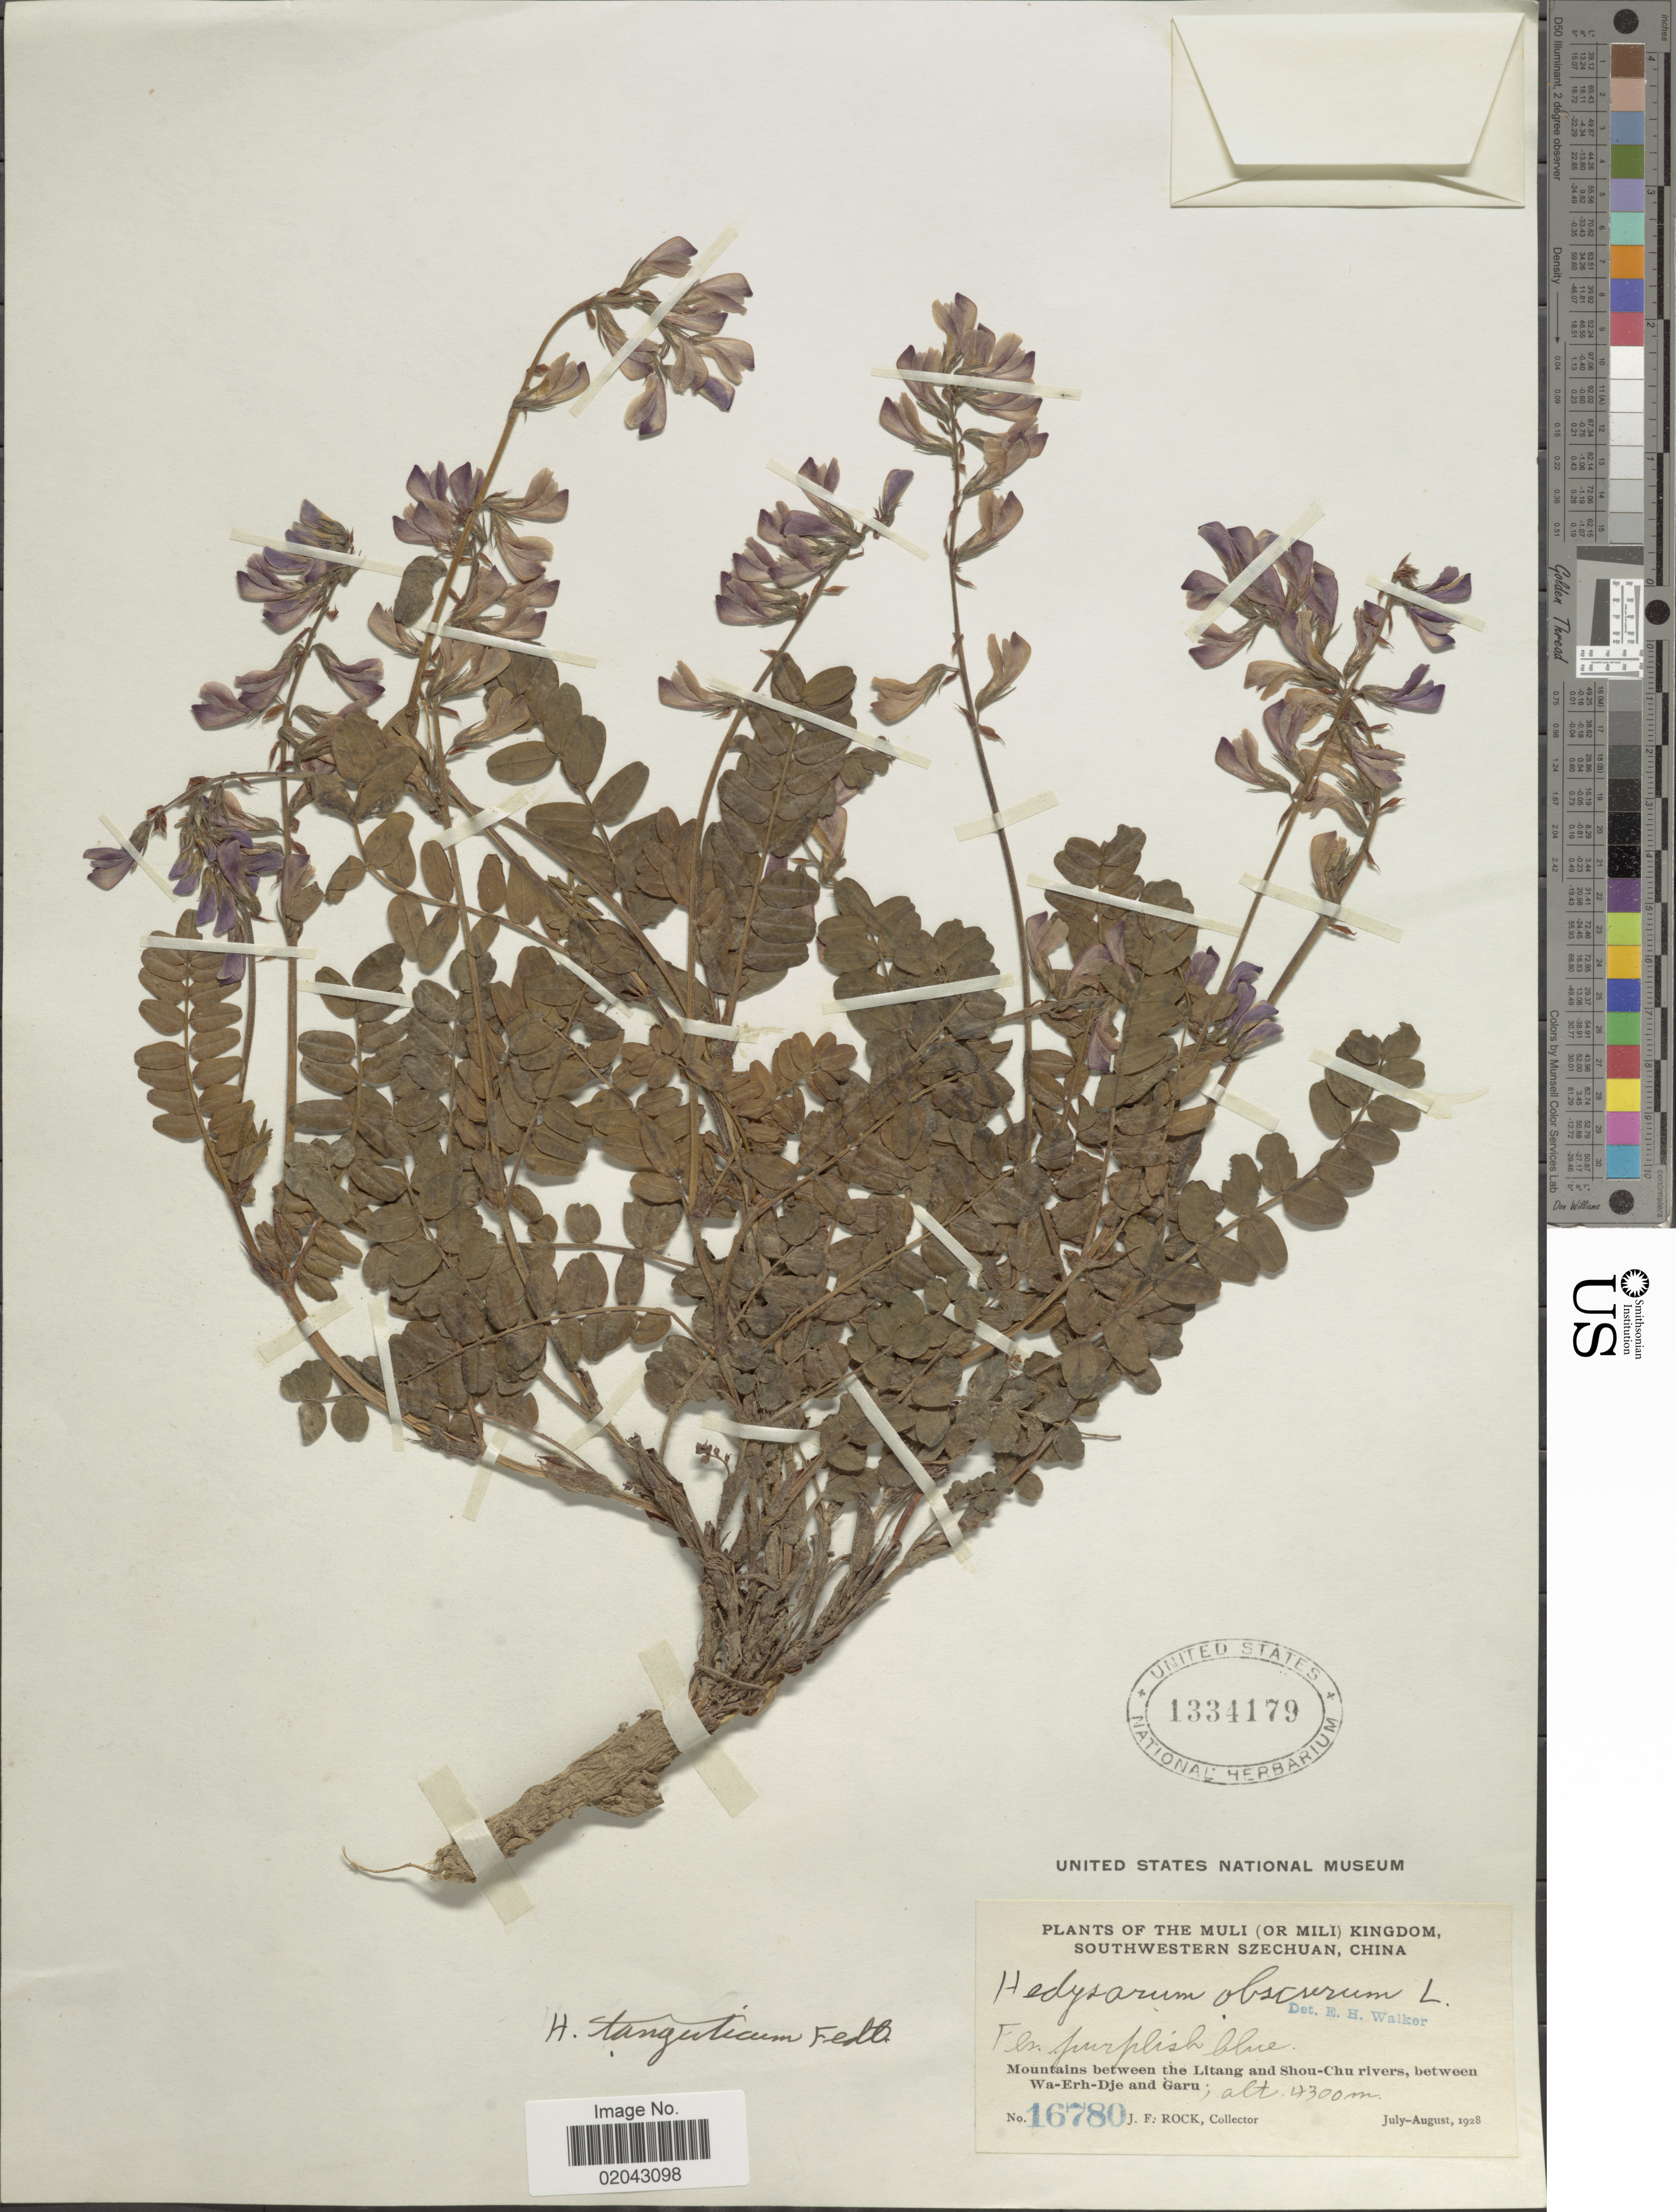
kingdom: Plantae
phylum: Tracheophyta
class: Magnoliopsida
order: Fabales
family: Fabaceae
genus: Hedysarum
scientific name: Hedysarum tanguticum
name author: B. Fedtsch.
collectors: J. Rock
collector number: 16780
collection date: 1928-07/1928-08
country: China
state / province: Sichuan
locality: Muli (or Mili) Kingdom southwestern Szechwan, Mountains between the Litang and Shou-Chu rivers, between Wa-Erh-Dje and Garu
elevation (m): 4300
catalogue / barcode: US 1334179